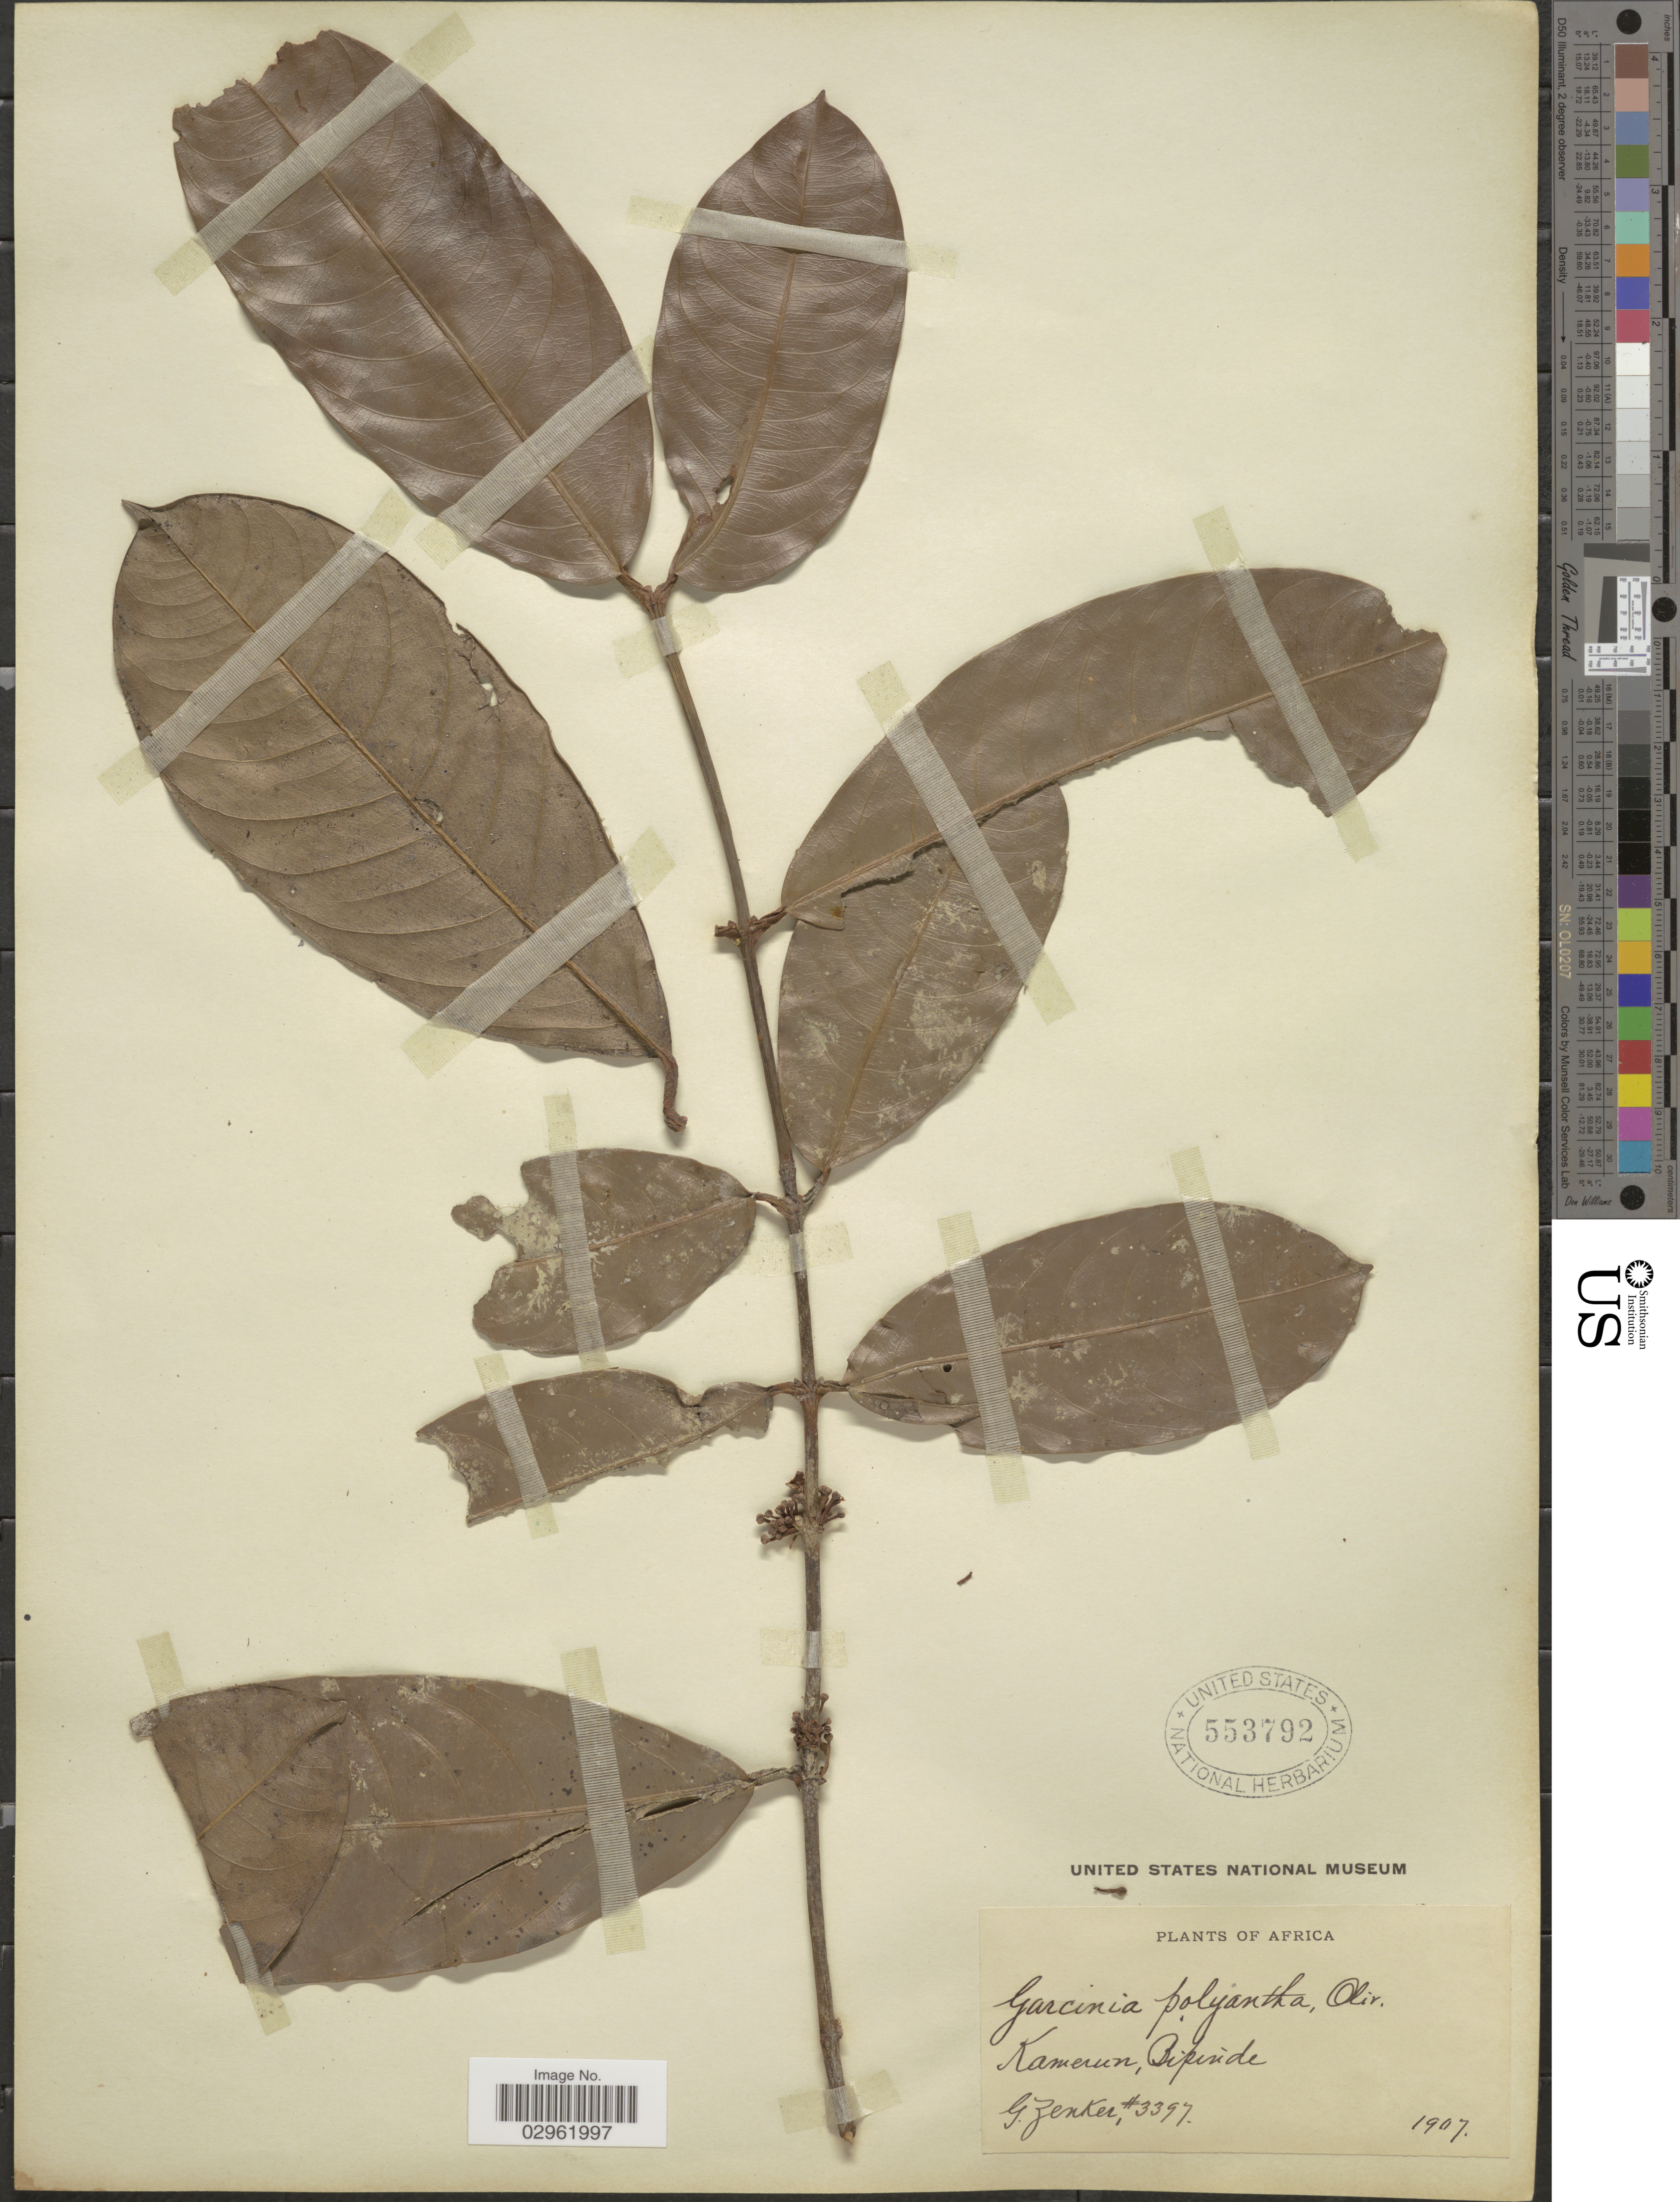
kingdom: Plantae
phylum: Tracheophyta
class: Magnoliopsida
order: Malpighiales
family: Clusiaceae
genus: Garcinia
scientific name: Garcinia polyantha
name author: Oliv.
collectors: G. A. Zenker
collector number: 3397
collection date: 1907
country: Cameroon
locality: Kamerun. Bipinde.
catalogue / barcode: US 553792